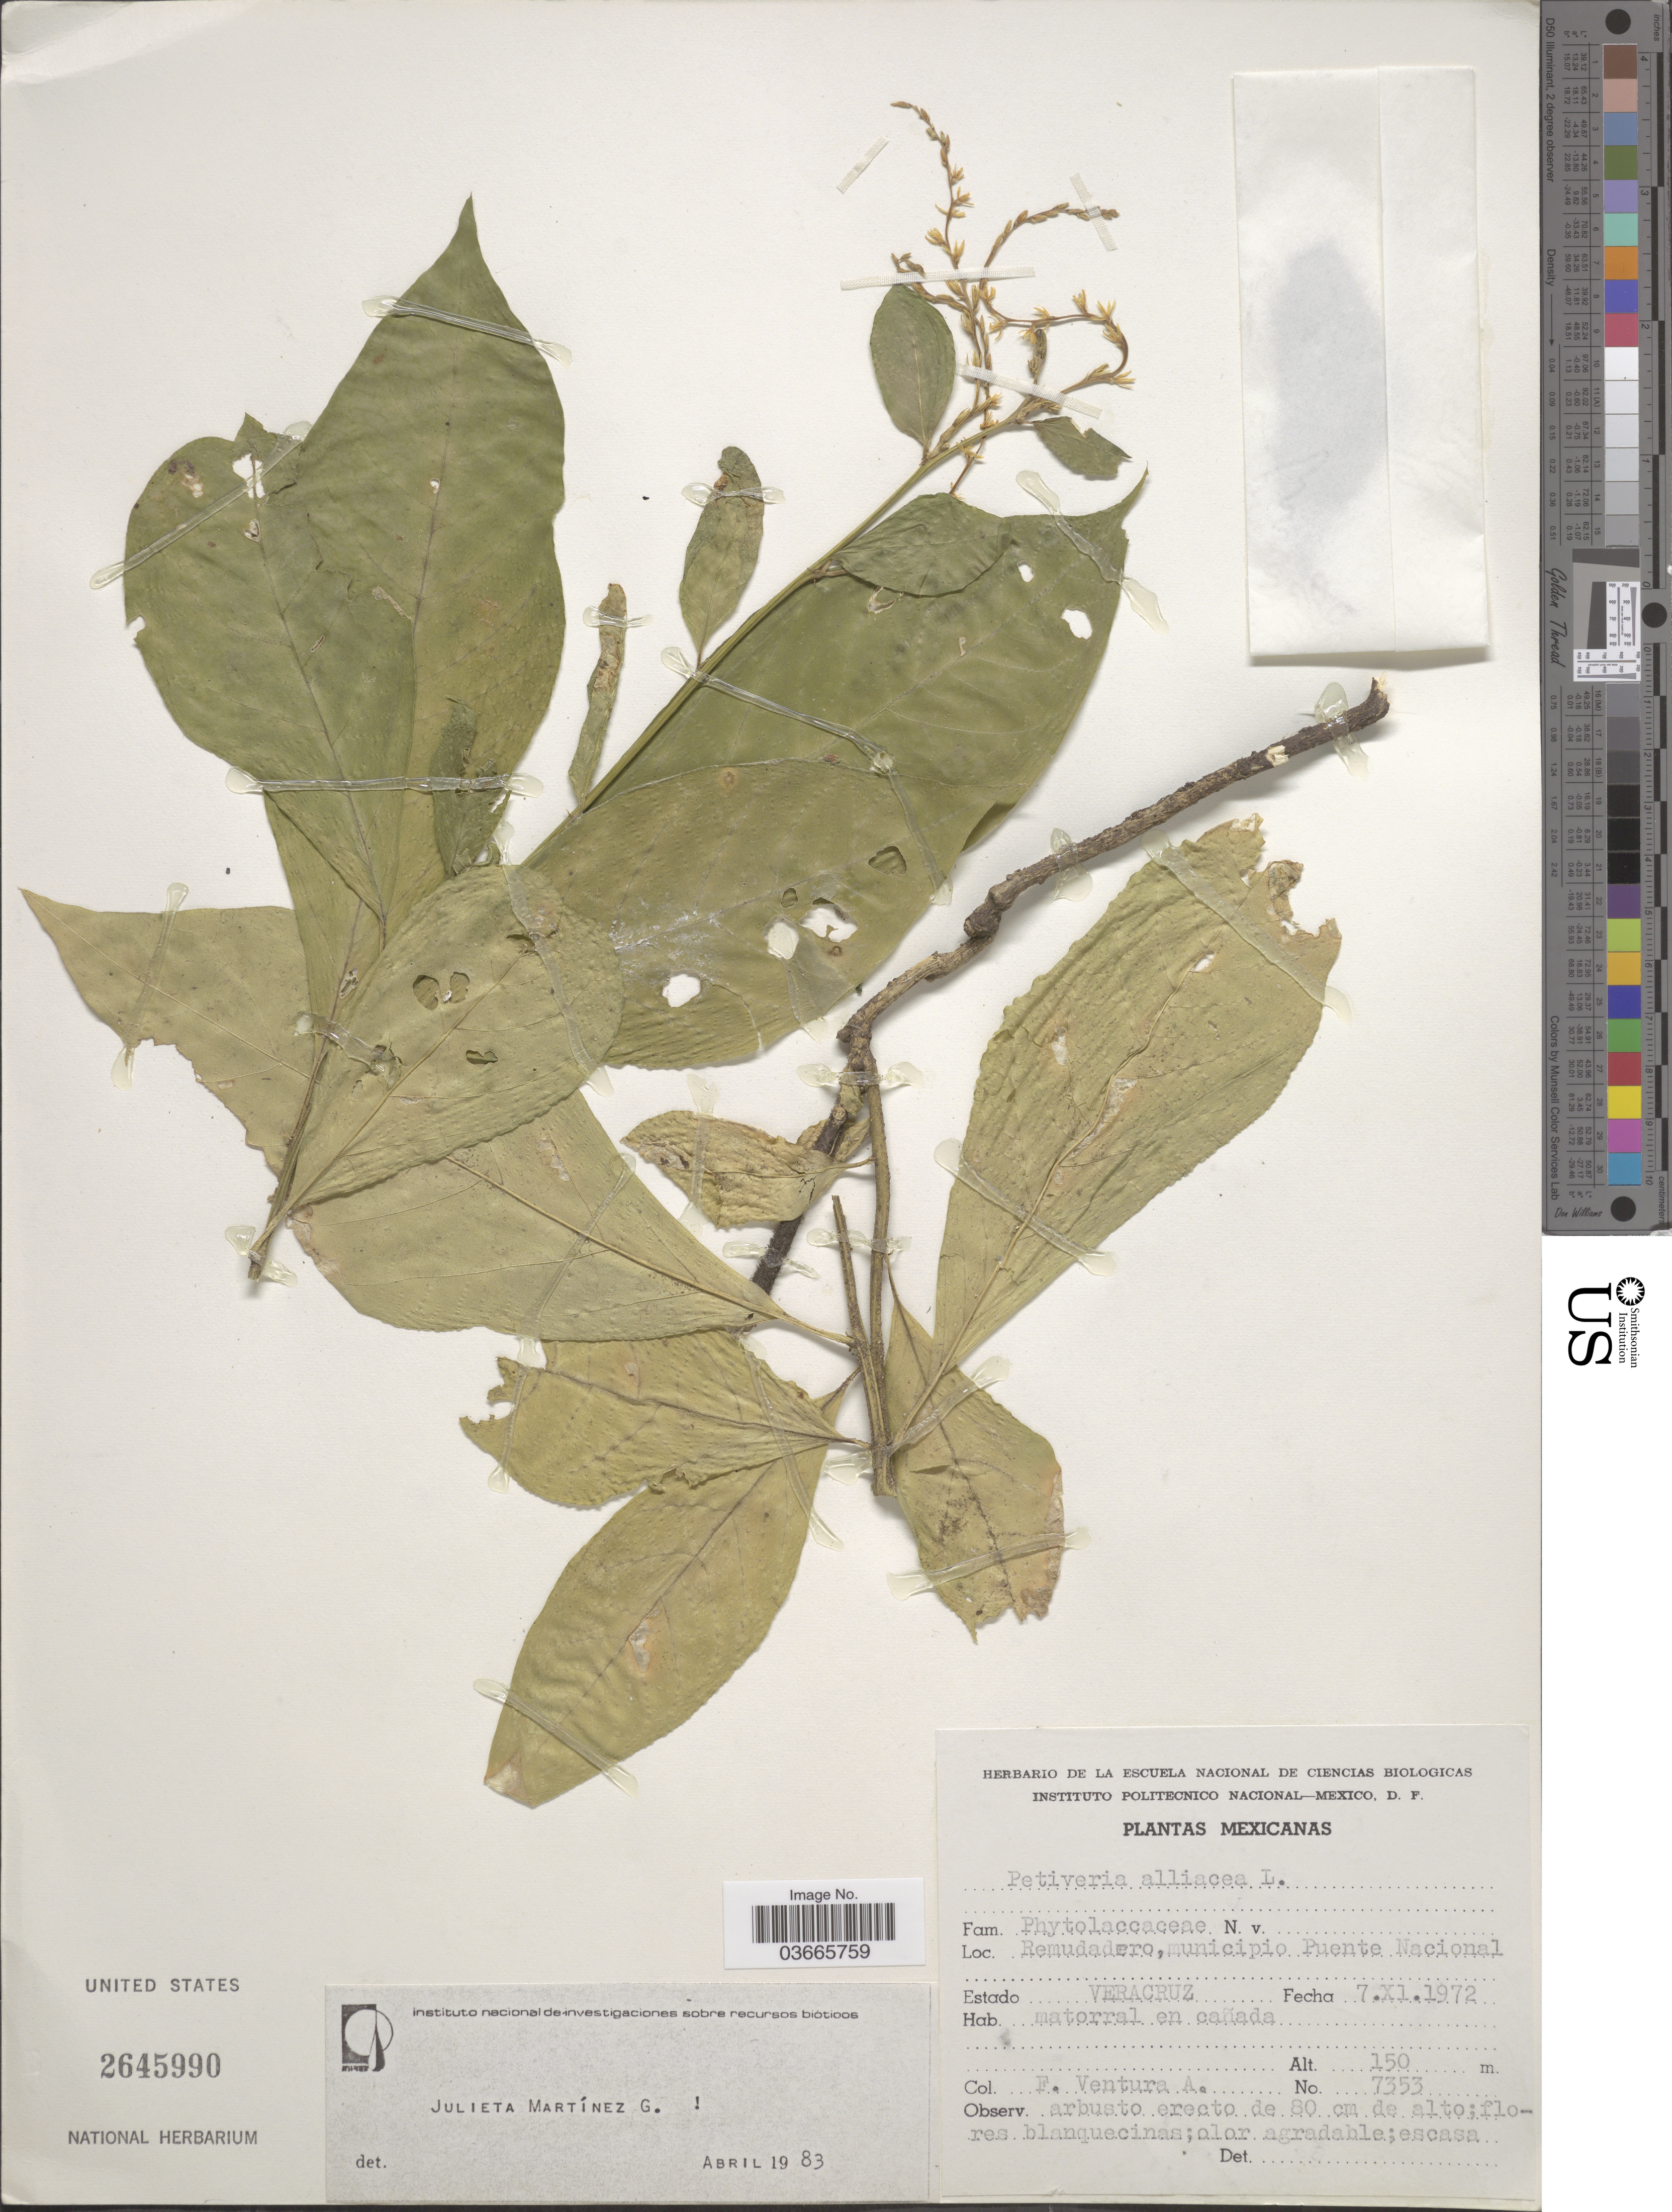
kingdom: Plantae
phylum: Tracheophyta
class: Magnoliopsida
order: Caryophyllales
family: Phytolaccaceae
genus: Petiveria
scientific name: Petiveria alliacea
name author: L.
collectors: F. Ventura A.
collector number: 7353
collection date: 1972-11-07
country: Mexico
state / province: Veracruz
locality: Remudadero, municipio Puente National. Estado Veracruz.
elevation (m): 150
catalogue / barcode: US 2645990